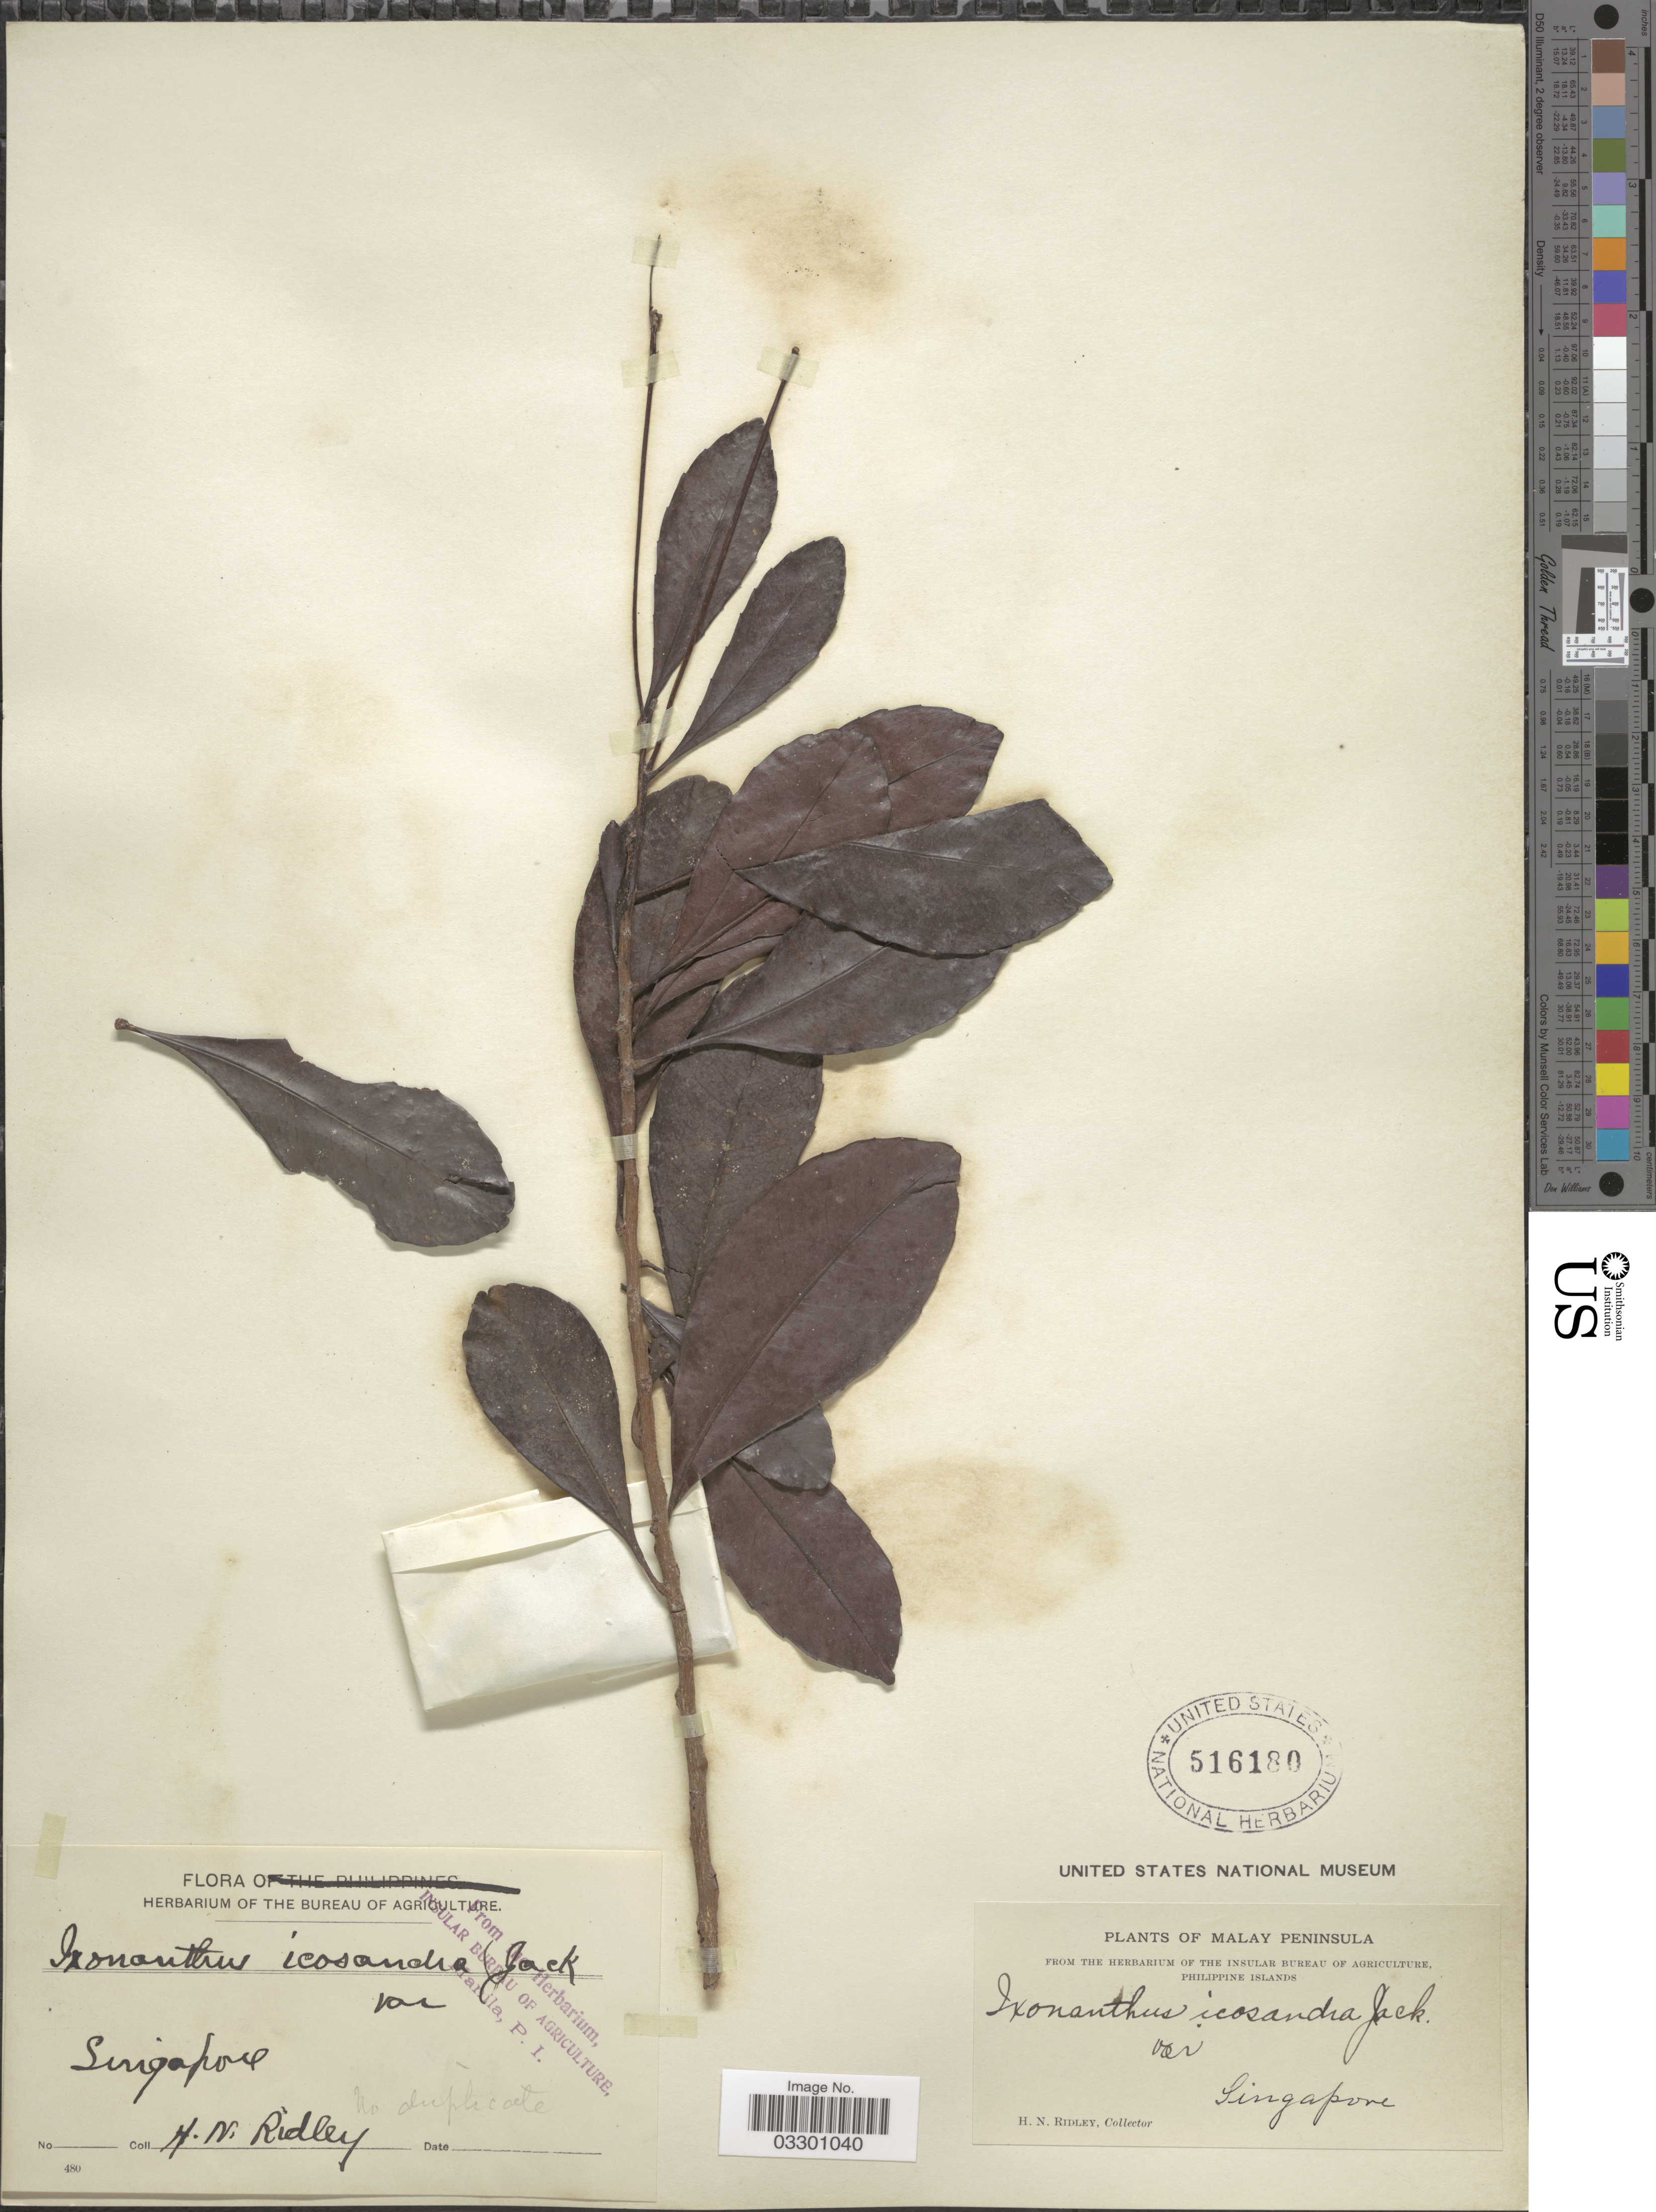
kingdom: Plantae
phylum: Tracheophyta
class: Magnoliopsida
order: Malpighiales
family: Ixonanthaceae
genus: Ixonanthes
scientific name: Ixonanthes icosandra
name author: Jack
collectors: H. N. Ridley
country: Singapore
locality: Malay Peninsula.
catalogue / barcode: US 516180